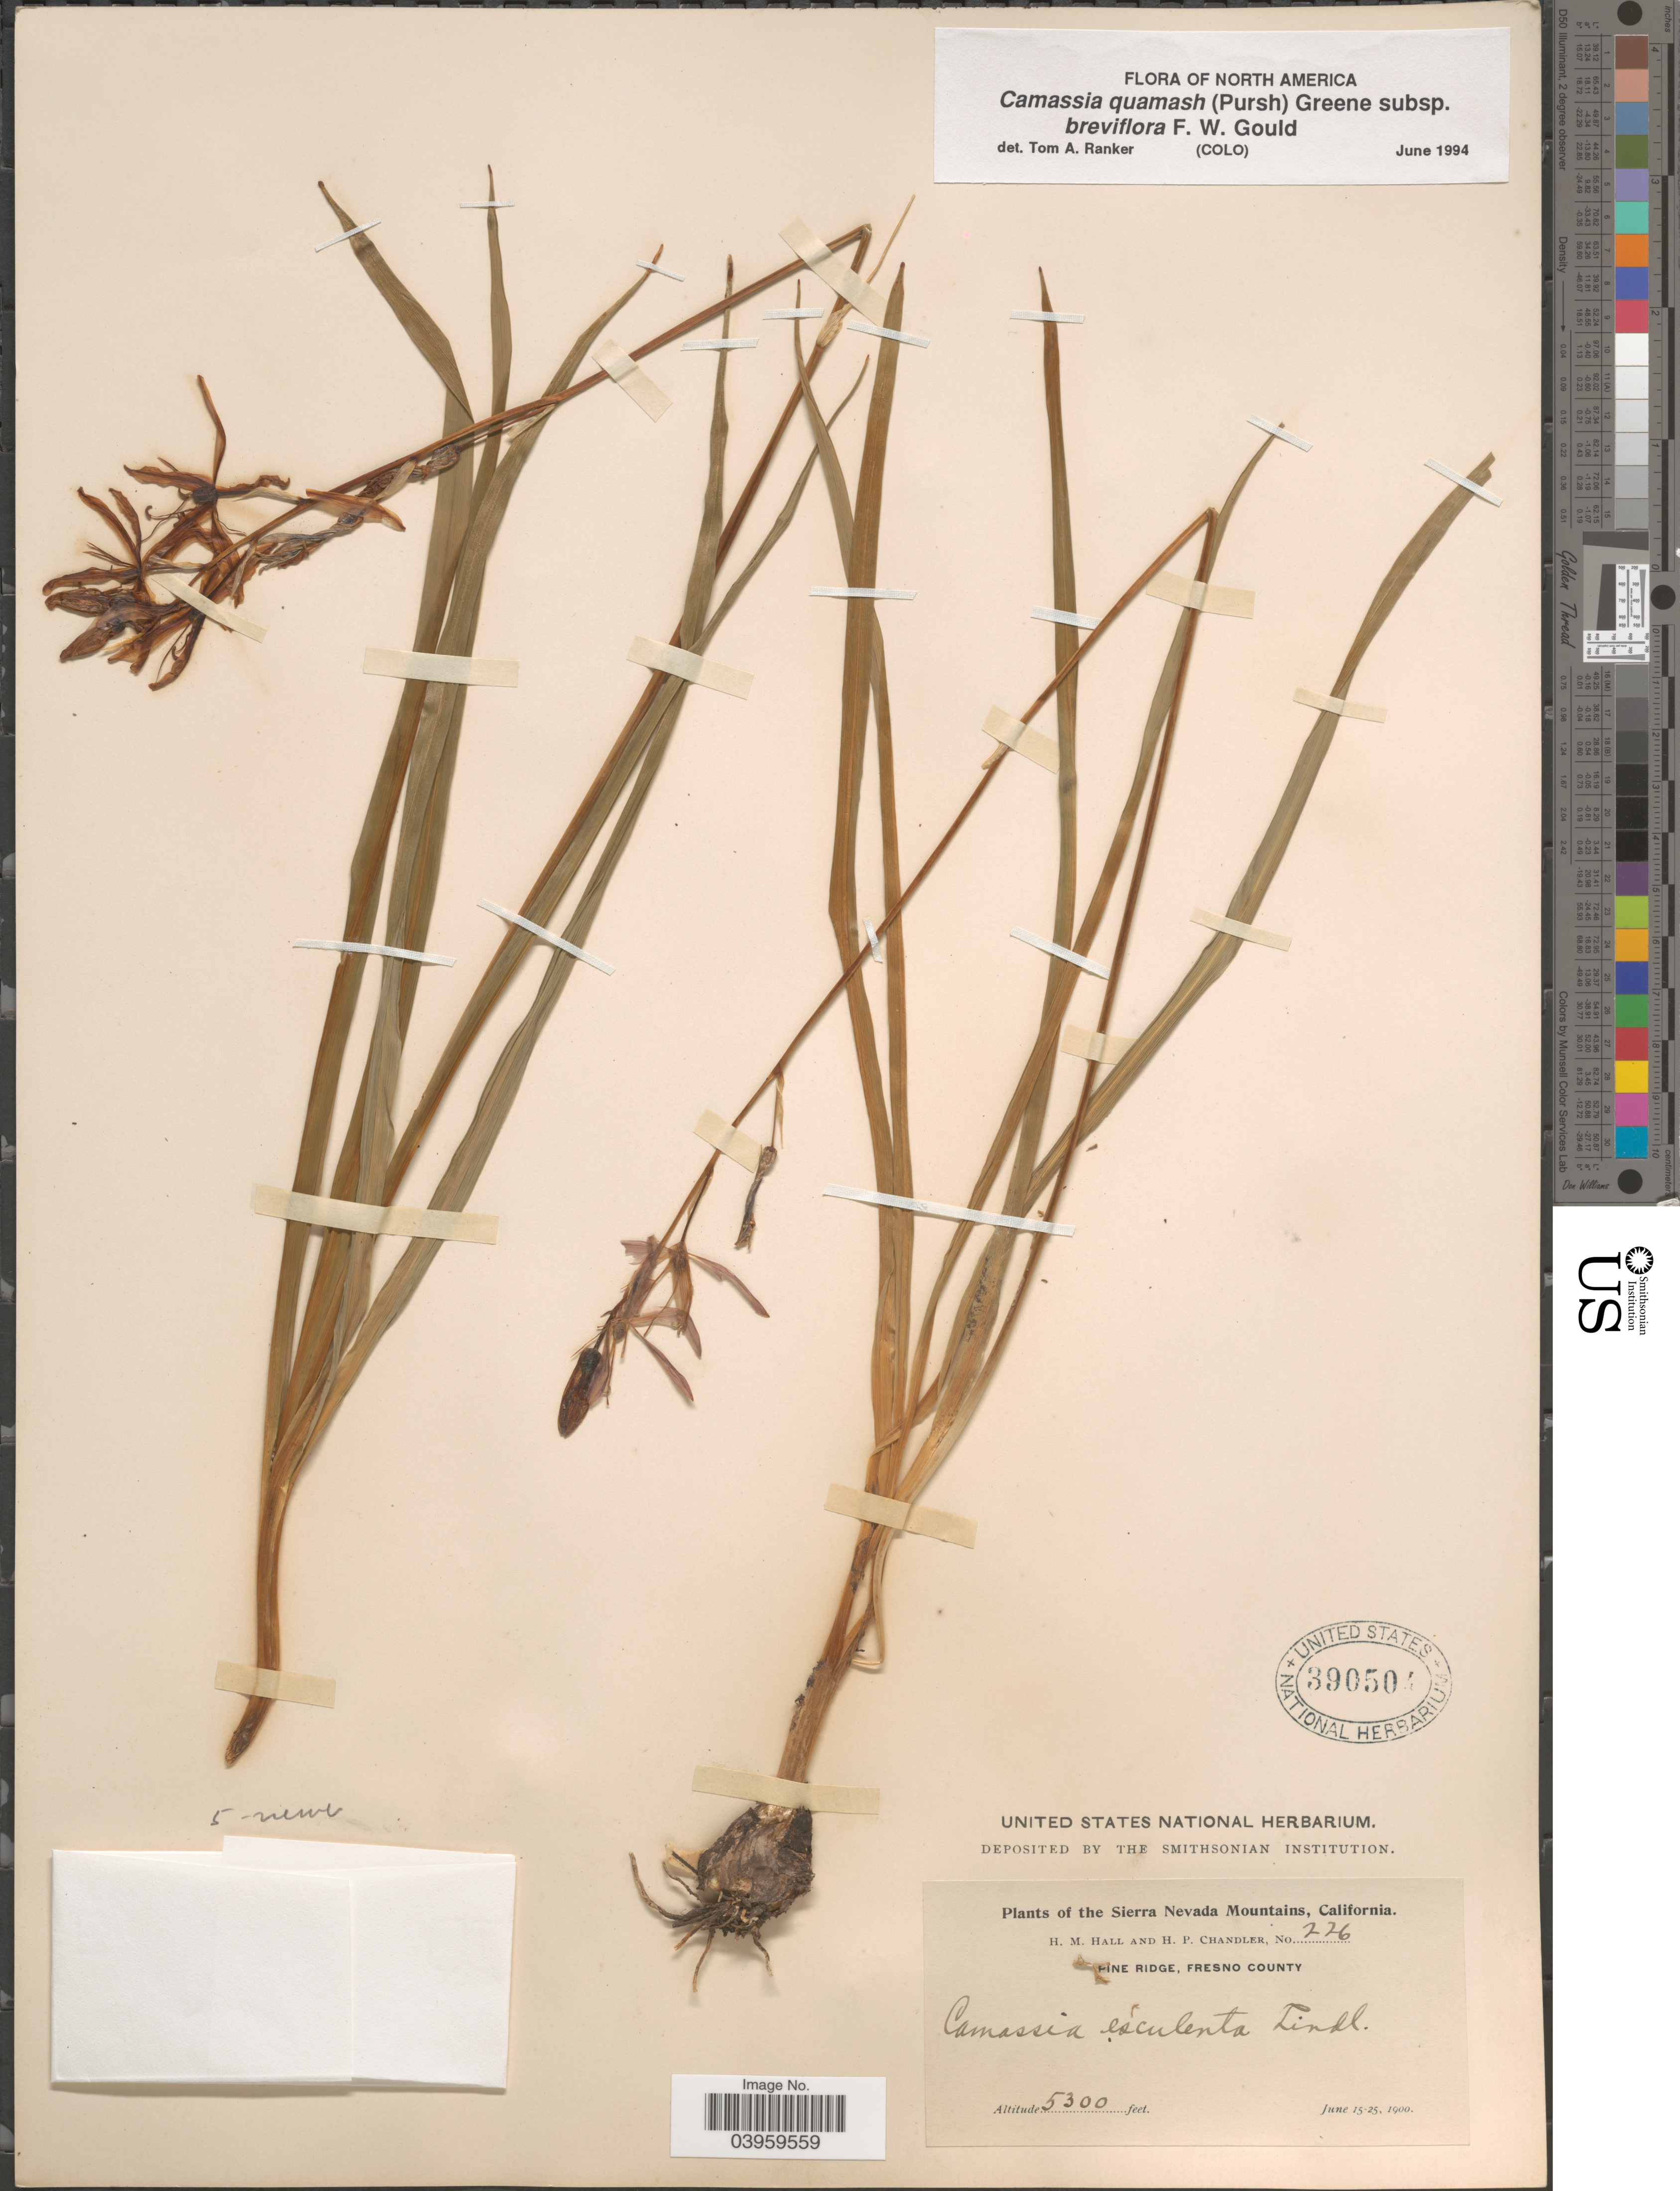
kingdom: Plantae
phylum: Tracheophyta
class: Liliopsida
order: Asparagales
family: Asparagaceae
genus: Camassia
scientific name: Camassia quamash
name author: (Pursh) Greene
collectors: H. M. Hall & H. Chandler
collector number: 226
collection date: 1900-06-15/1900-06-25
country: United States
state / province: California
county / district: Fresno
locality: Sierra Nevada Mountains. Pine Ridge, Fresno County.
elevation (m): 1615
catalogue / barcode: US 390504